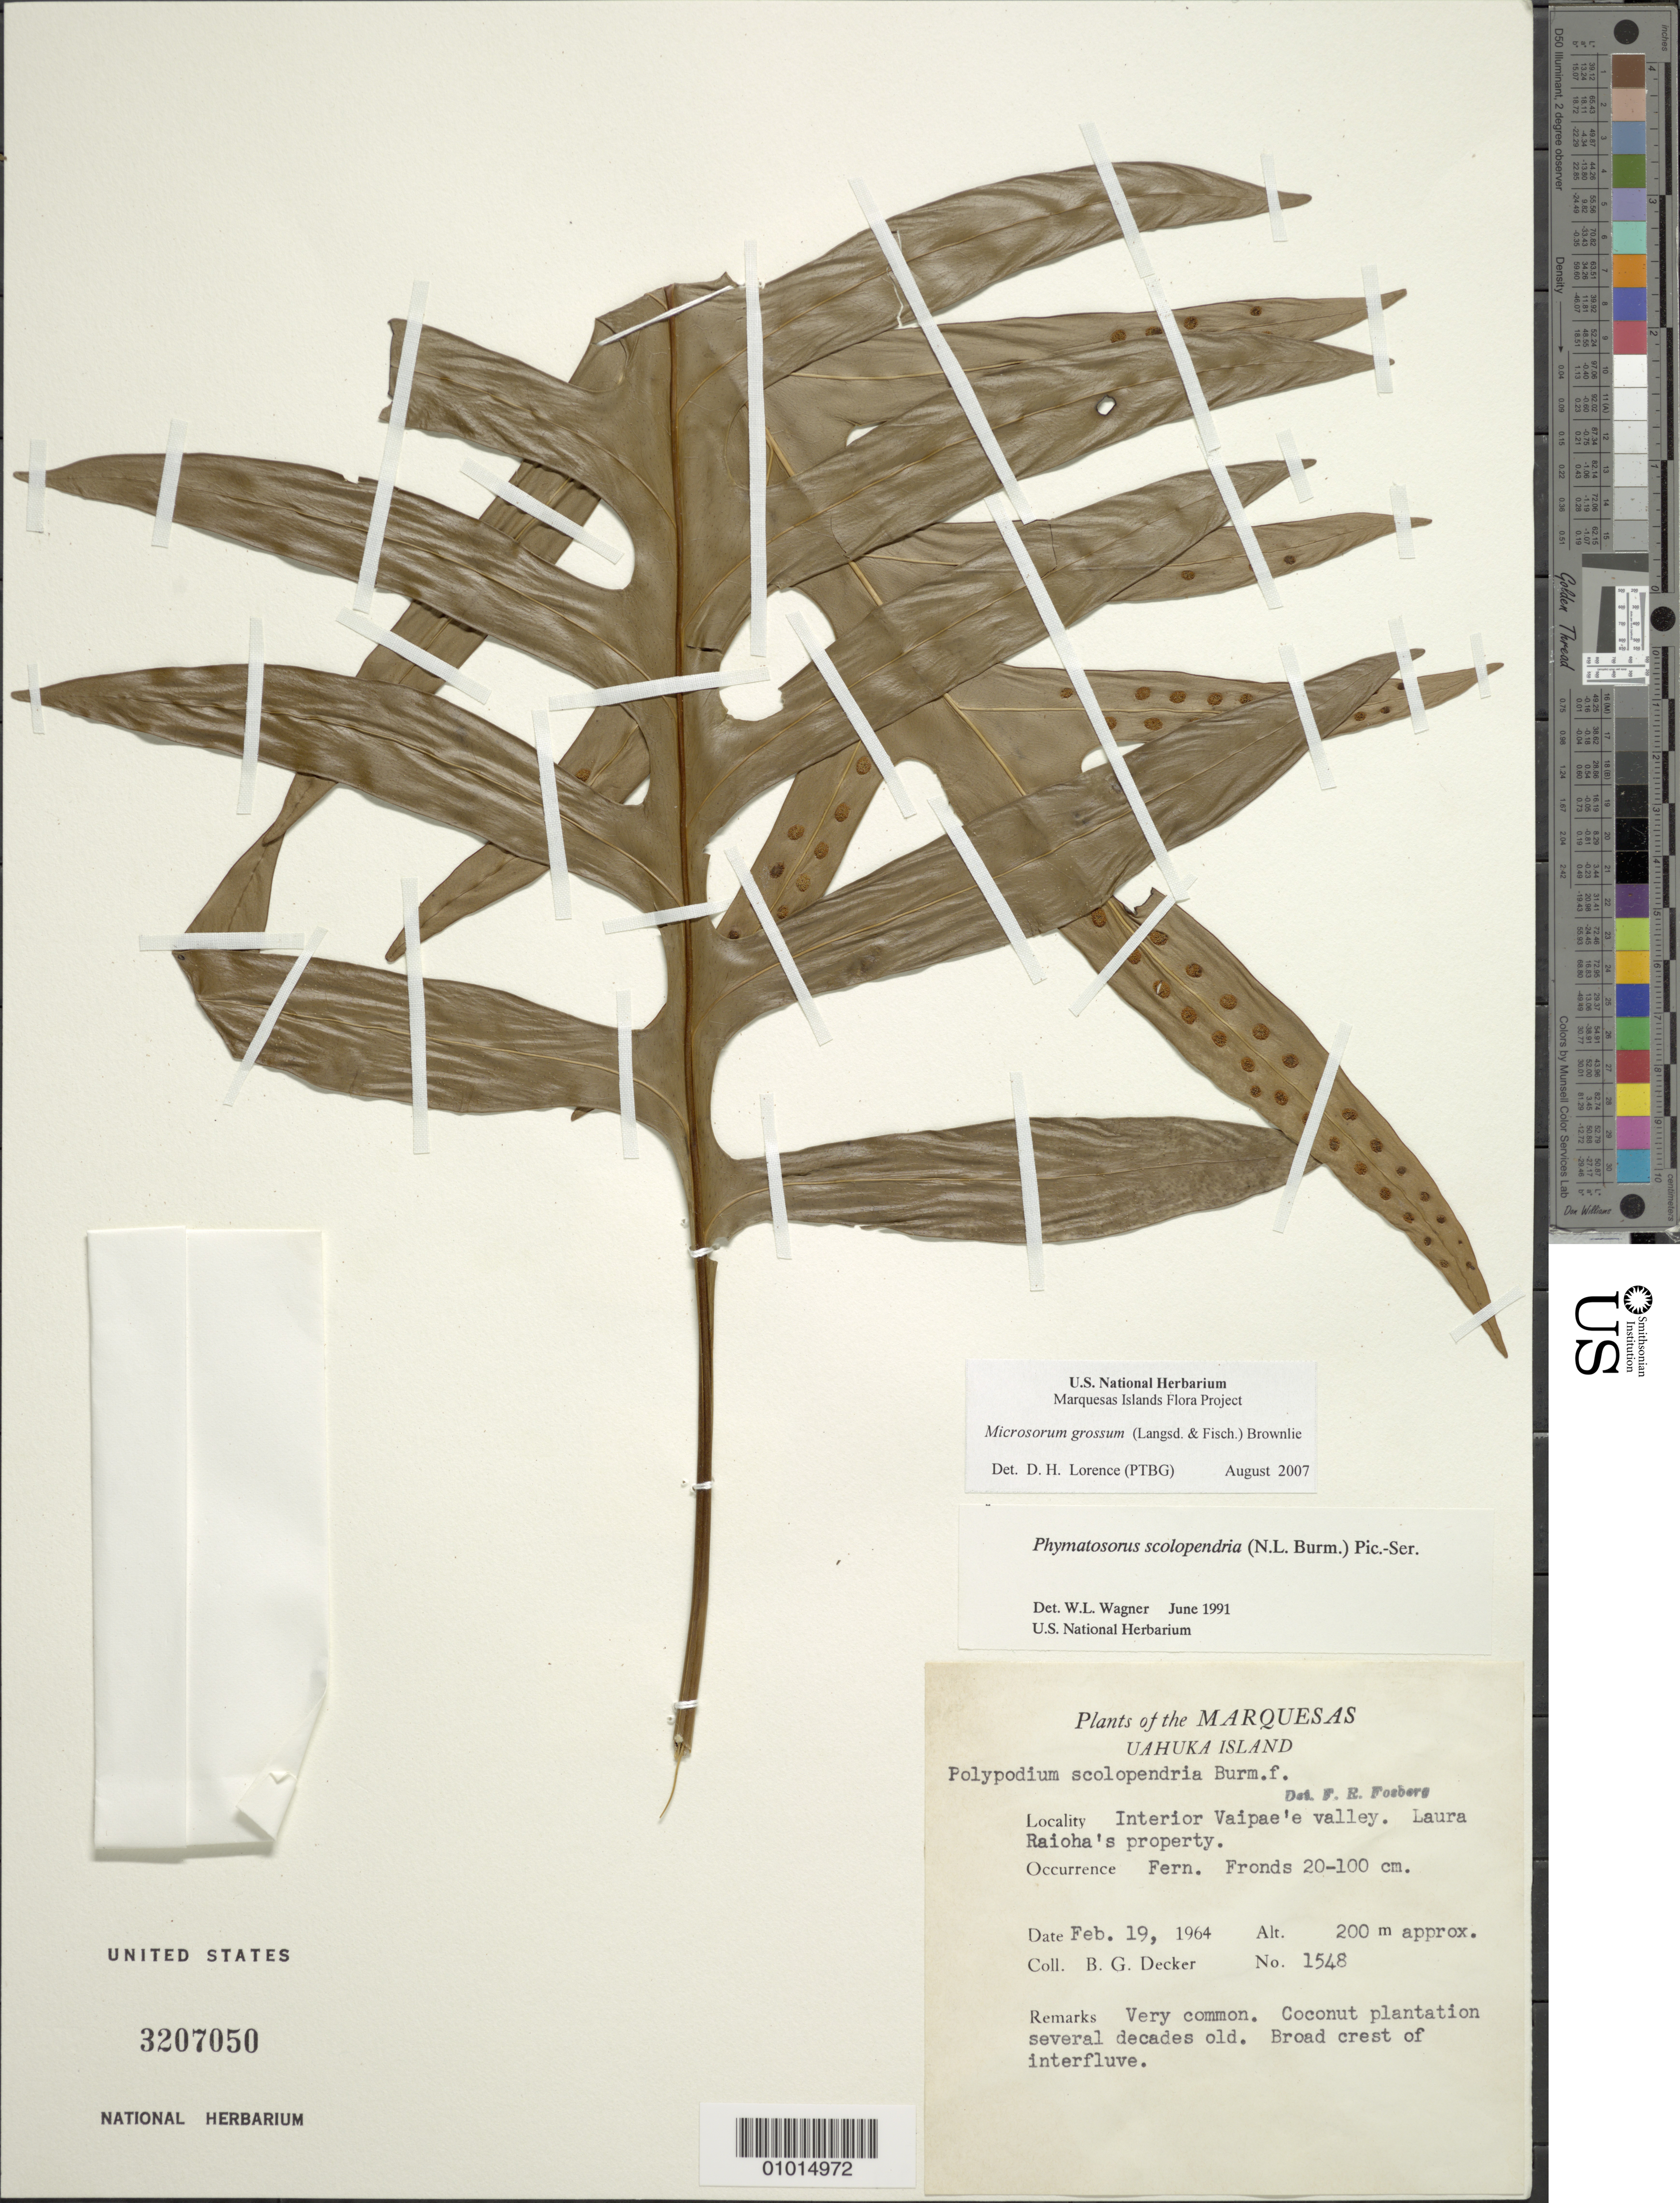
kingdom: Plantae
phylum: Tracheophyta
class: Polypodiopsida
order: Polypodiales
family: Polypodiaceae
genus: Microsorum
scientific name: Microsorum grossum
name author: (Langsd. & Fisch.) S.B. Andrews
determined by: Lorence, David H., (PTBG), National Tropical Botanical Garden (UNITED STATES)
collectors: B. G. Decker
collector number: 1548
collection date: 1964-02-19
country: French Polynesia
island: Ua Huka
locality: interior Vaipae'e Valley, Laura Raioha's property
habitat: Coconut plantation several decades old; broad crest of interfluve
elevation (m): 200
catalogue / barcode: US 3207050